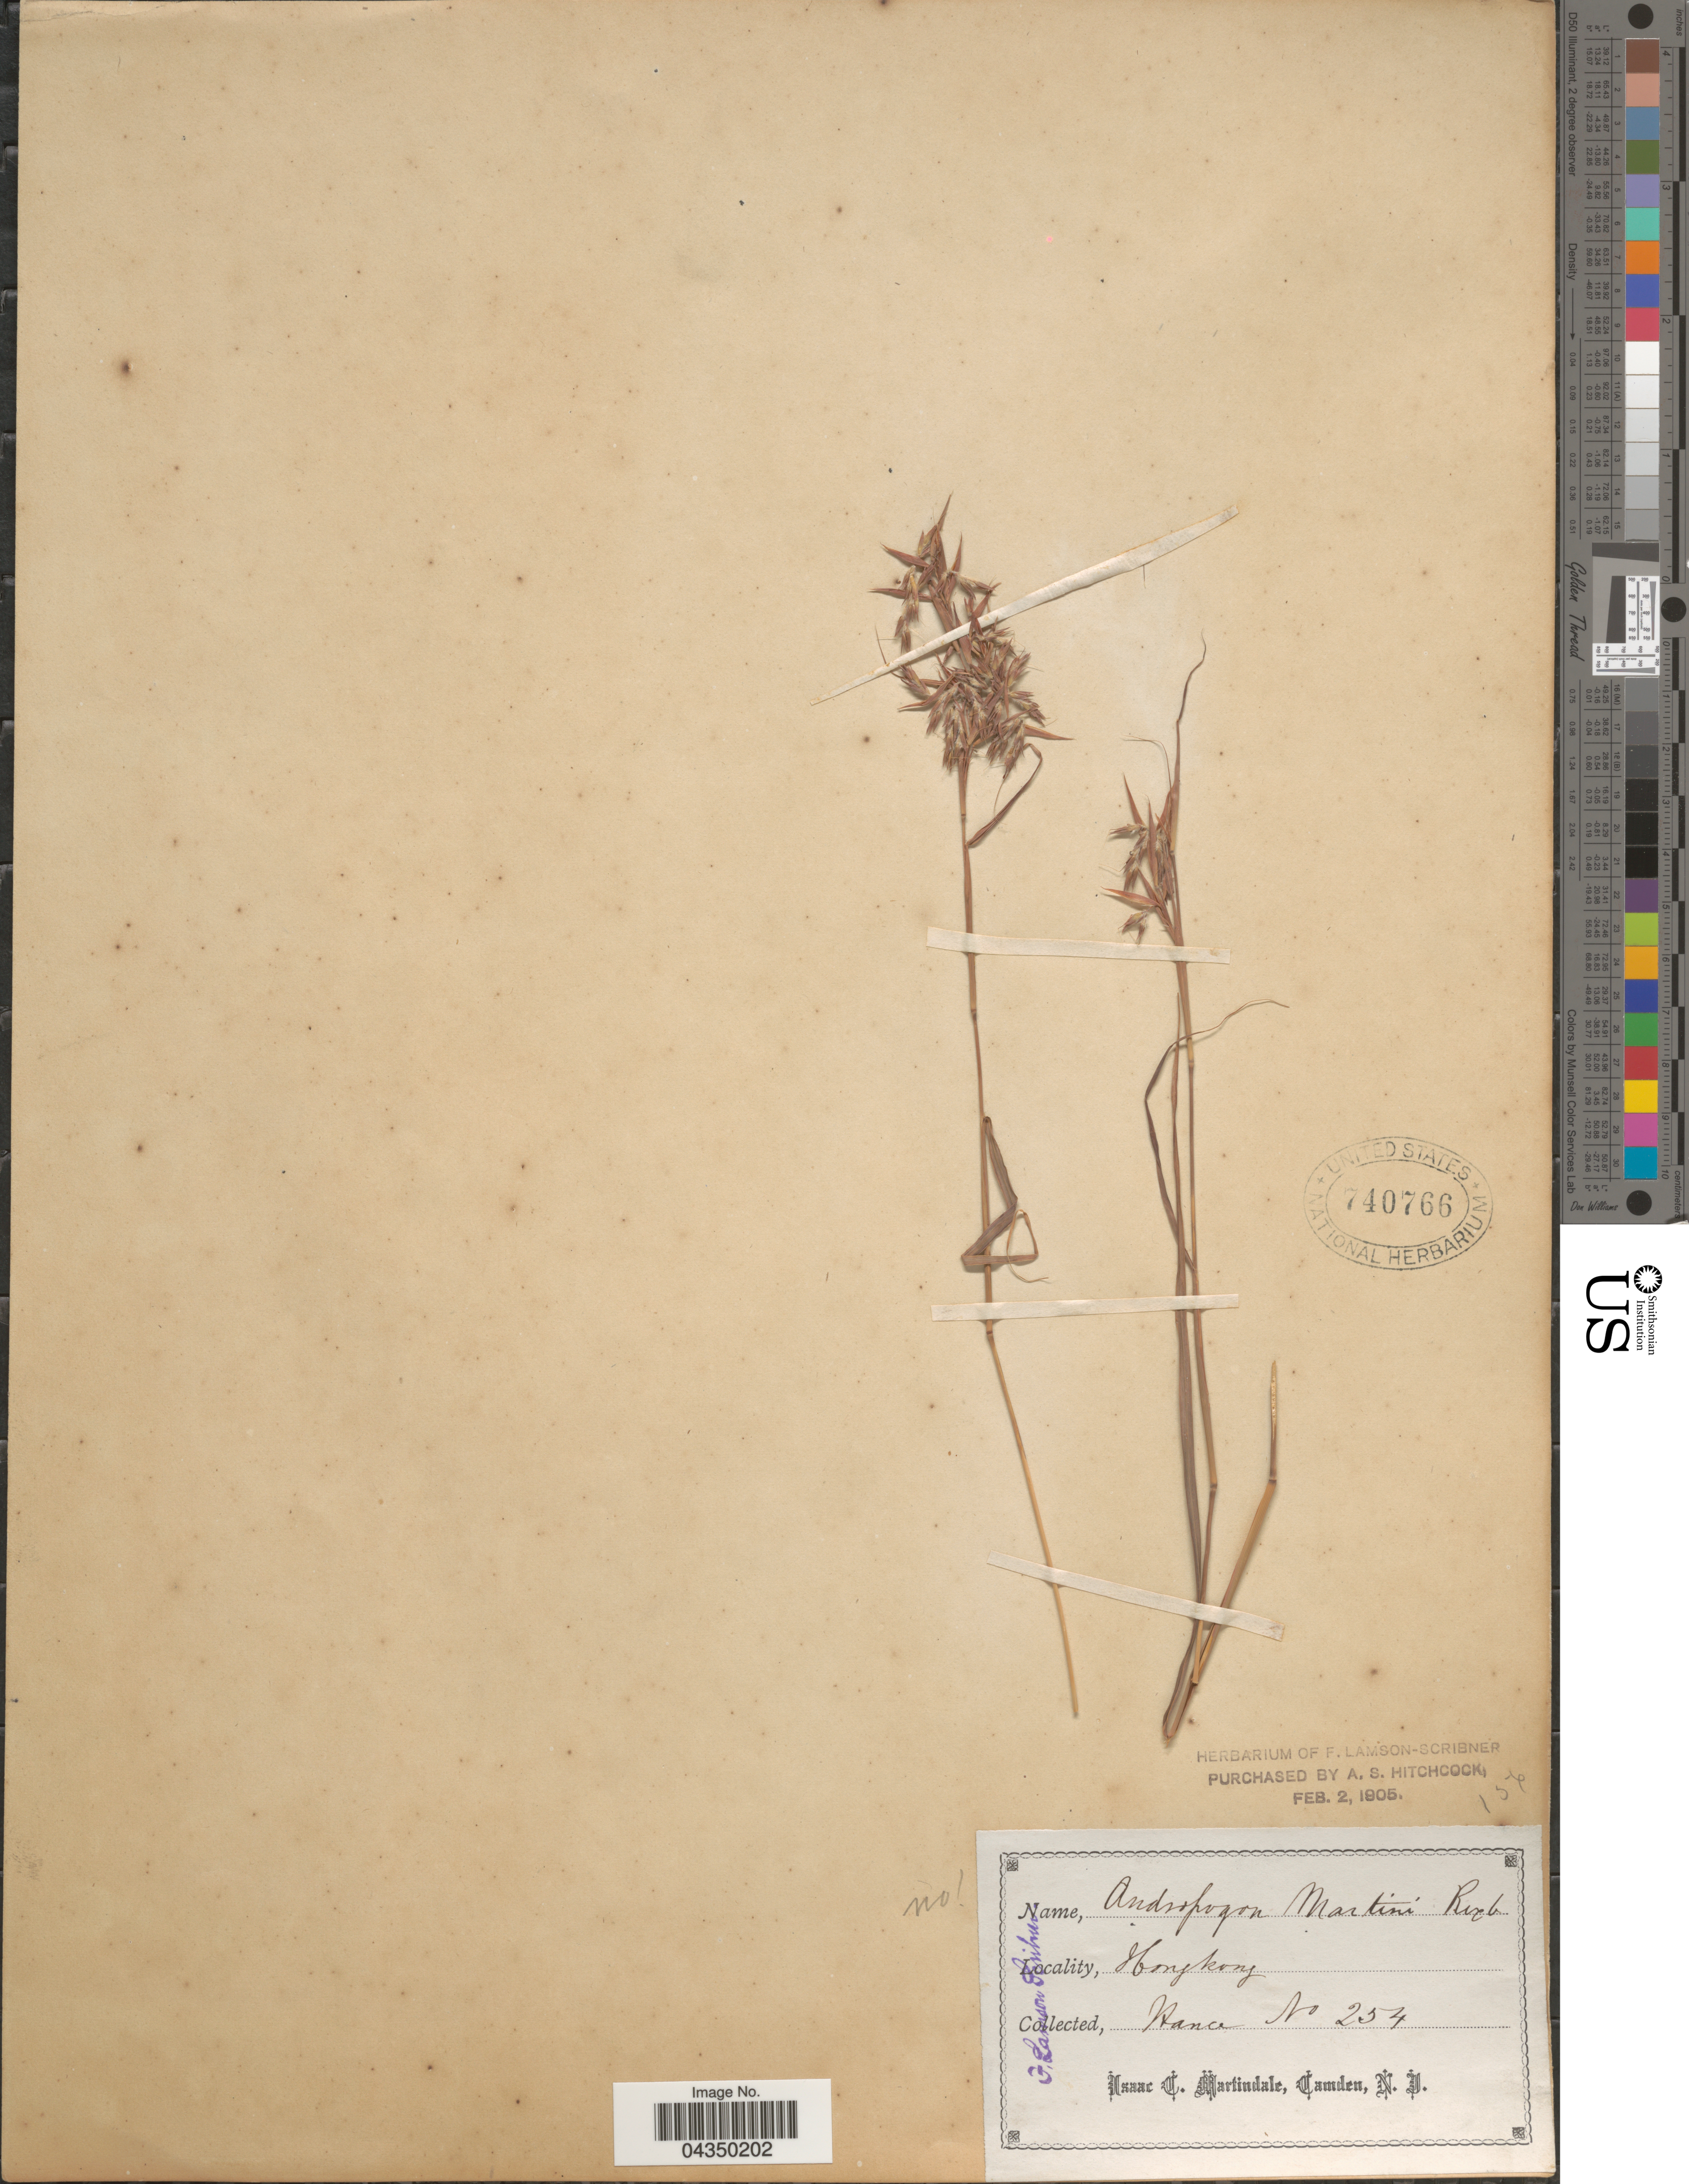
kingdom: Plantae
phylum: Tracheophyta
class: Liliopsida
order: Poales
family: Poaceae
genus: Cymbopogon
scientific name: Cymbopogon tortilis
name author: (J. Presl) A. Camus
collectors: I. C. Martindale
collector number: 254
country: China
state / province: Hong Kong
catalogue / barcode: US 740766